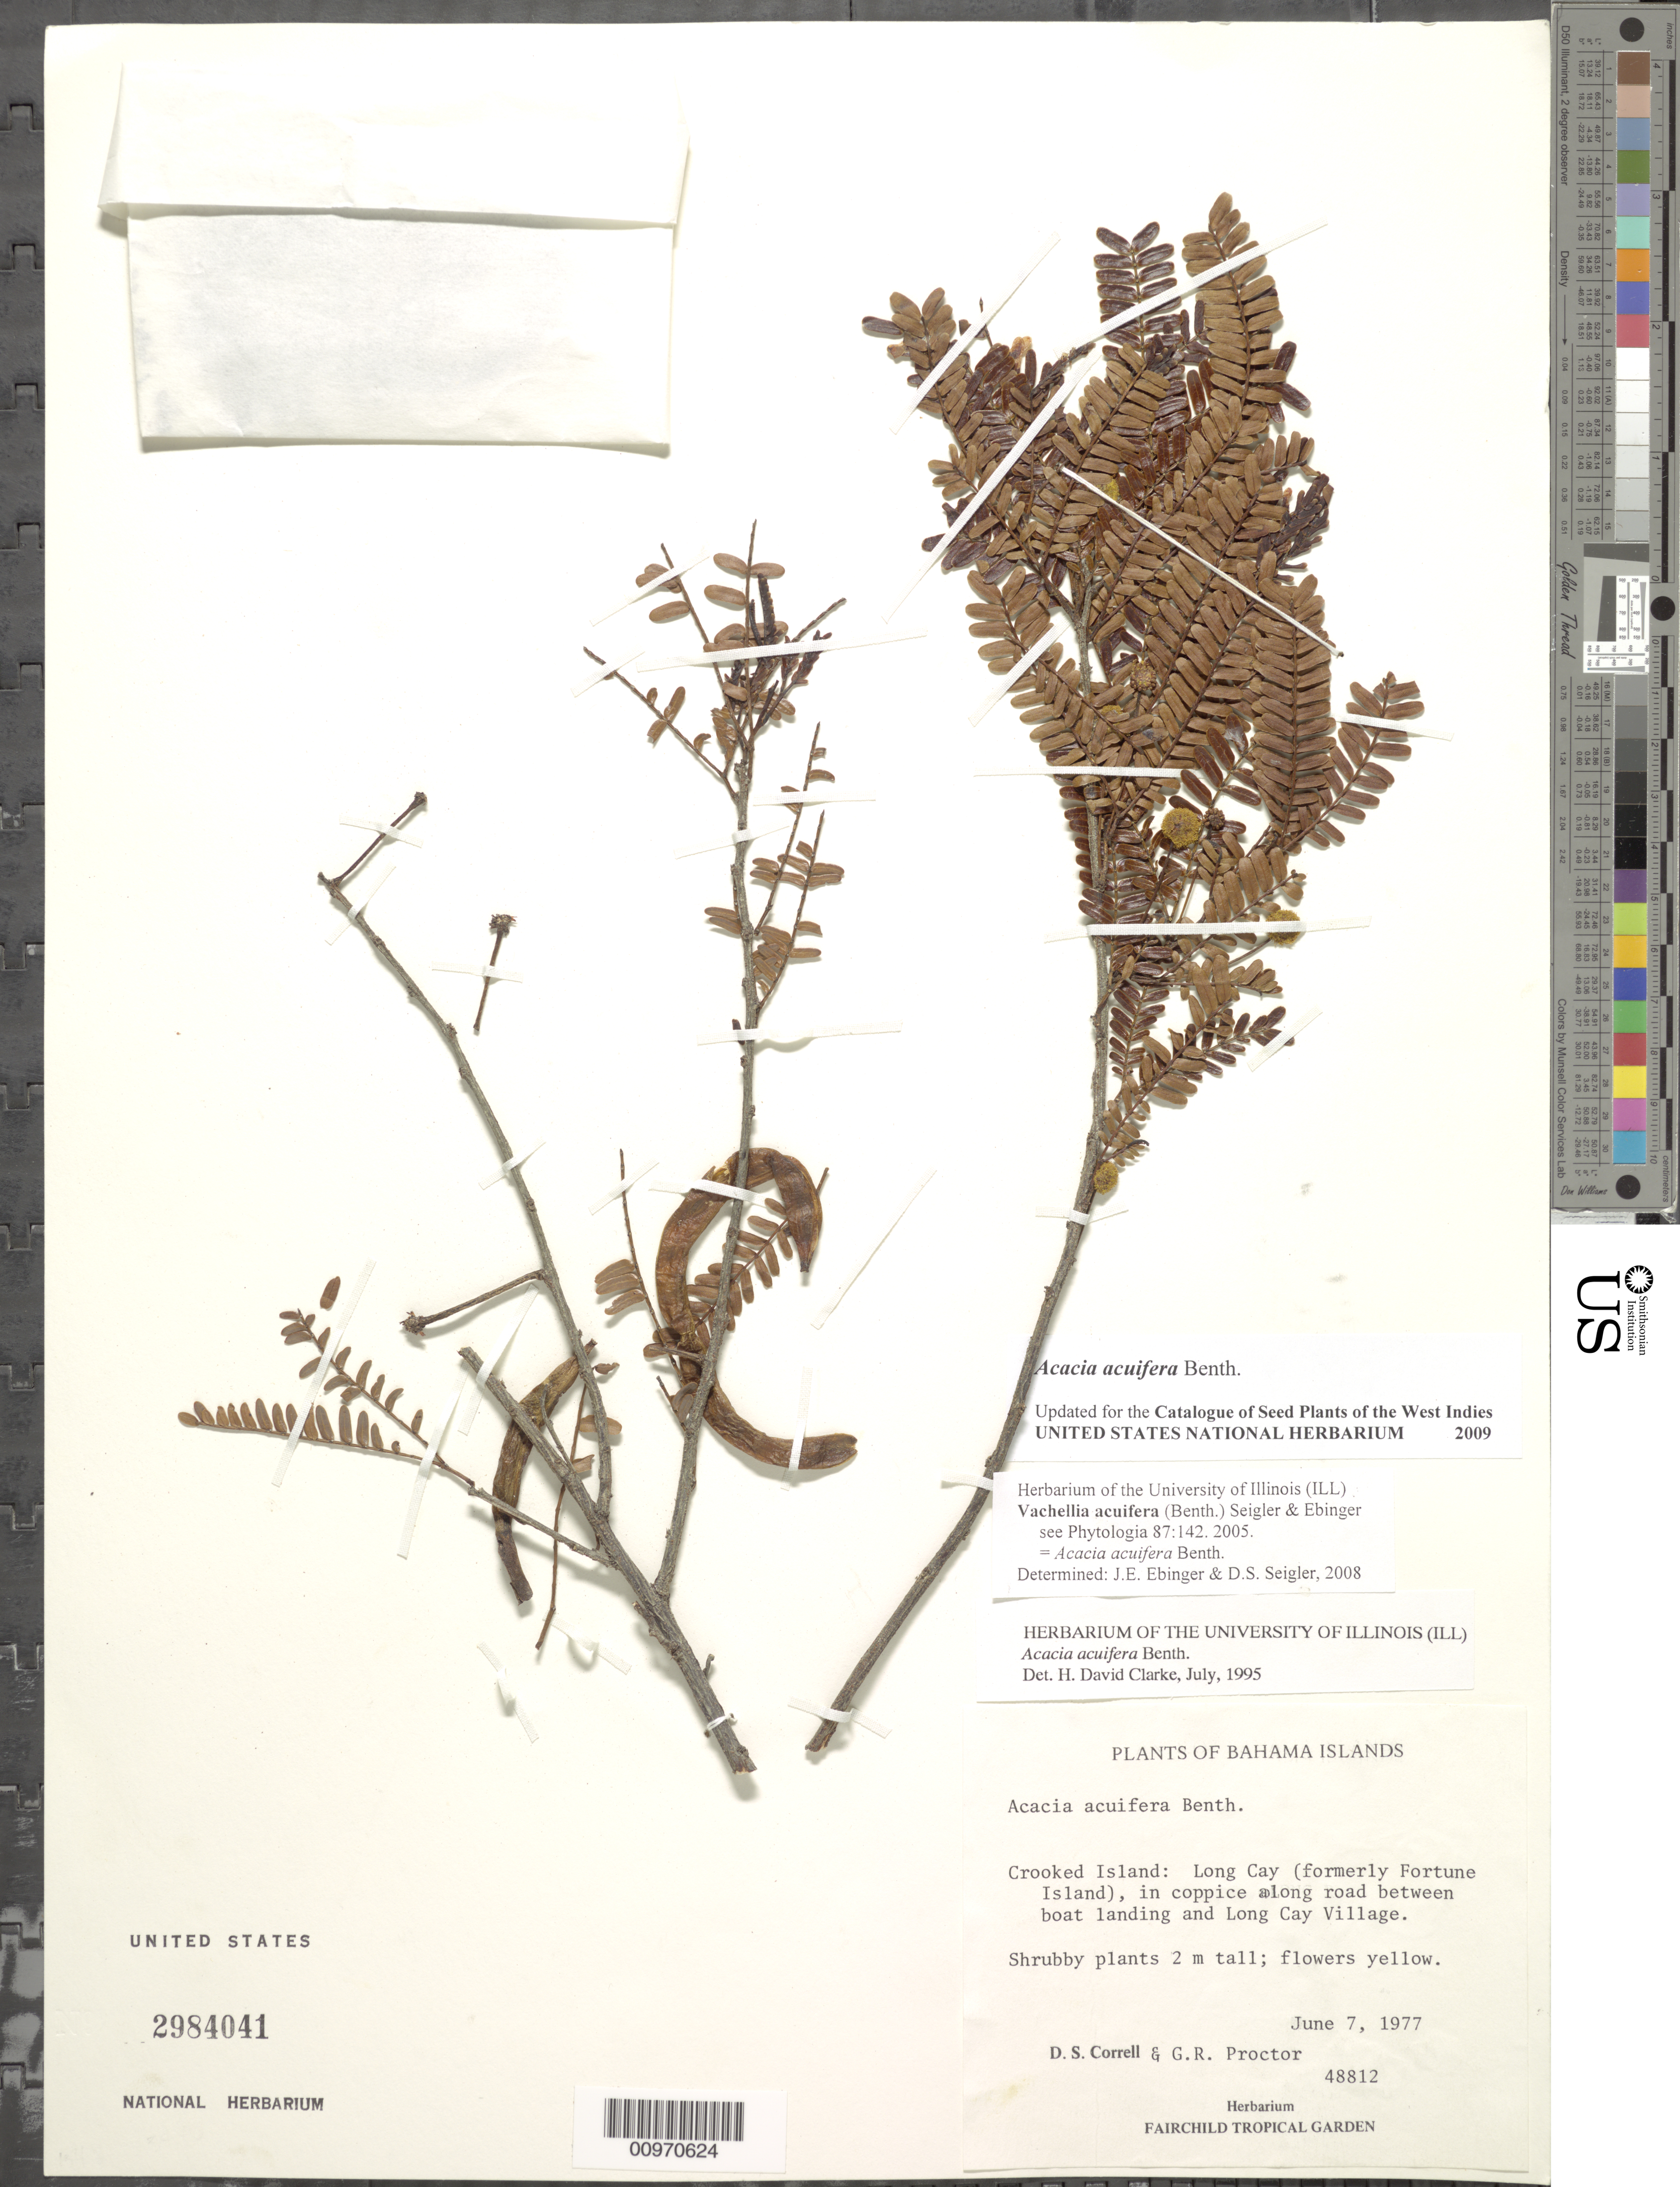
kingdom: Plantae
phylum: Tracheophyta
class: Magnoliopsida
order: Fabales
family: Fabaceae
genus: Vachellia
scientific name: Vachellia acuifera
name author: (Benth.) Seigler & Ebinger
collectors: D. S. Correll & G. R. Proctor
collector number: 48812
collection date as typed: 07 Jun 1977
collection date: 1977-06-07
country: Bahamas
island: Crooked I.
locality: Long Cay (formerly Fortune Island) between boat landing and Long Cay Village.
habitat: In coppice along road.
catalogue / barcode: US 2984041